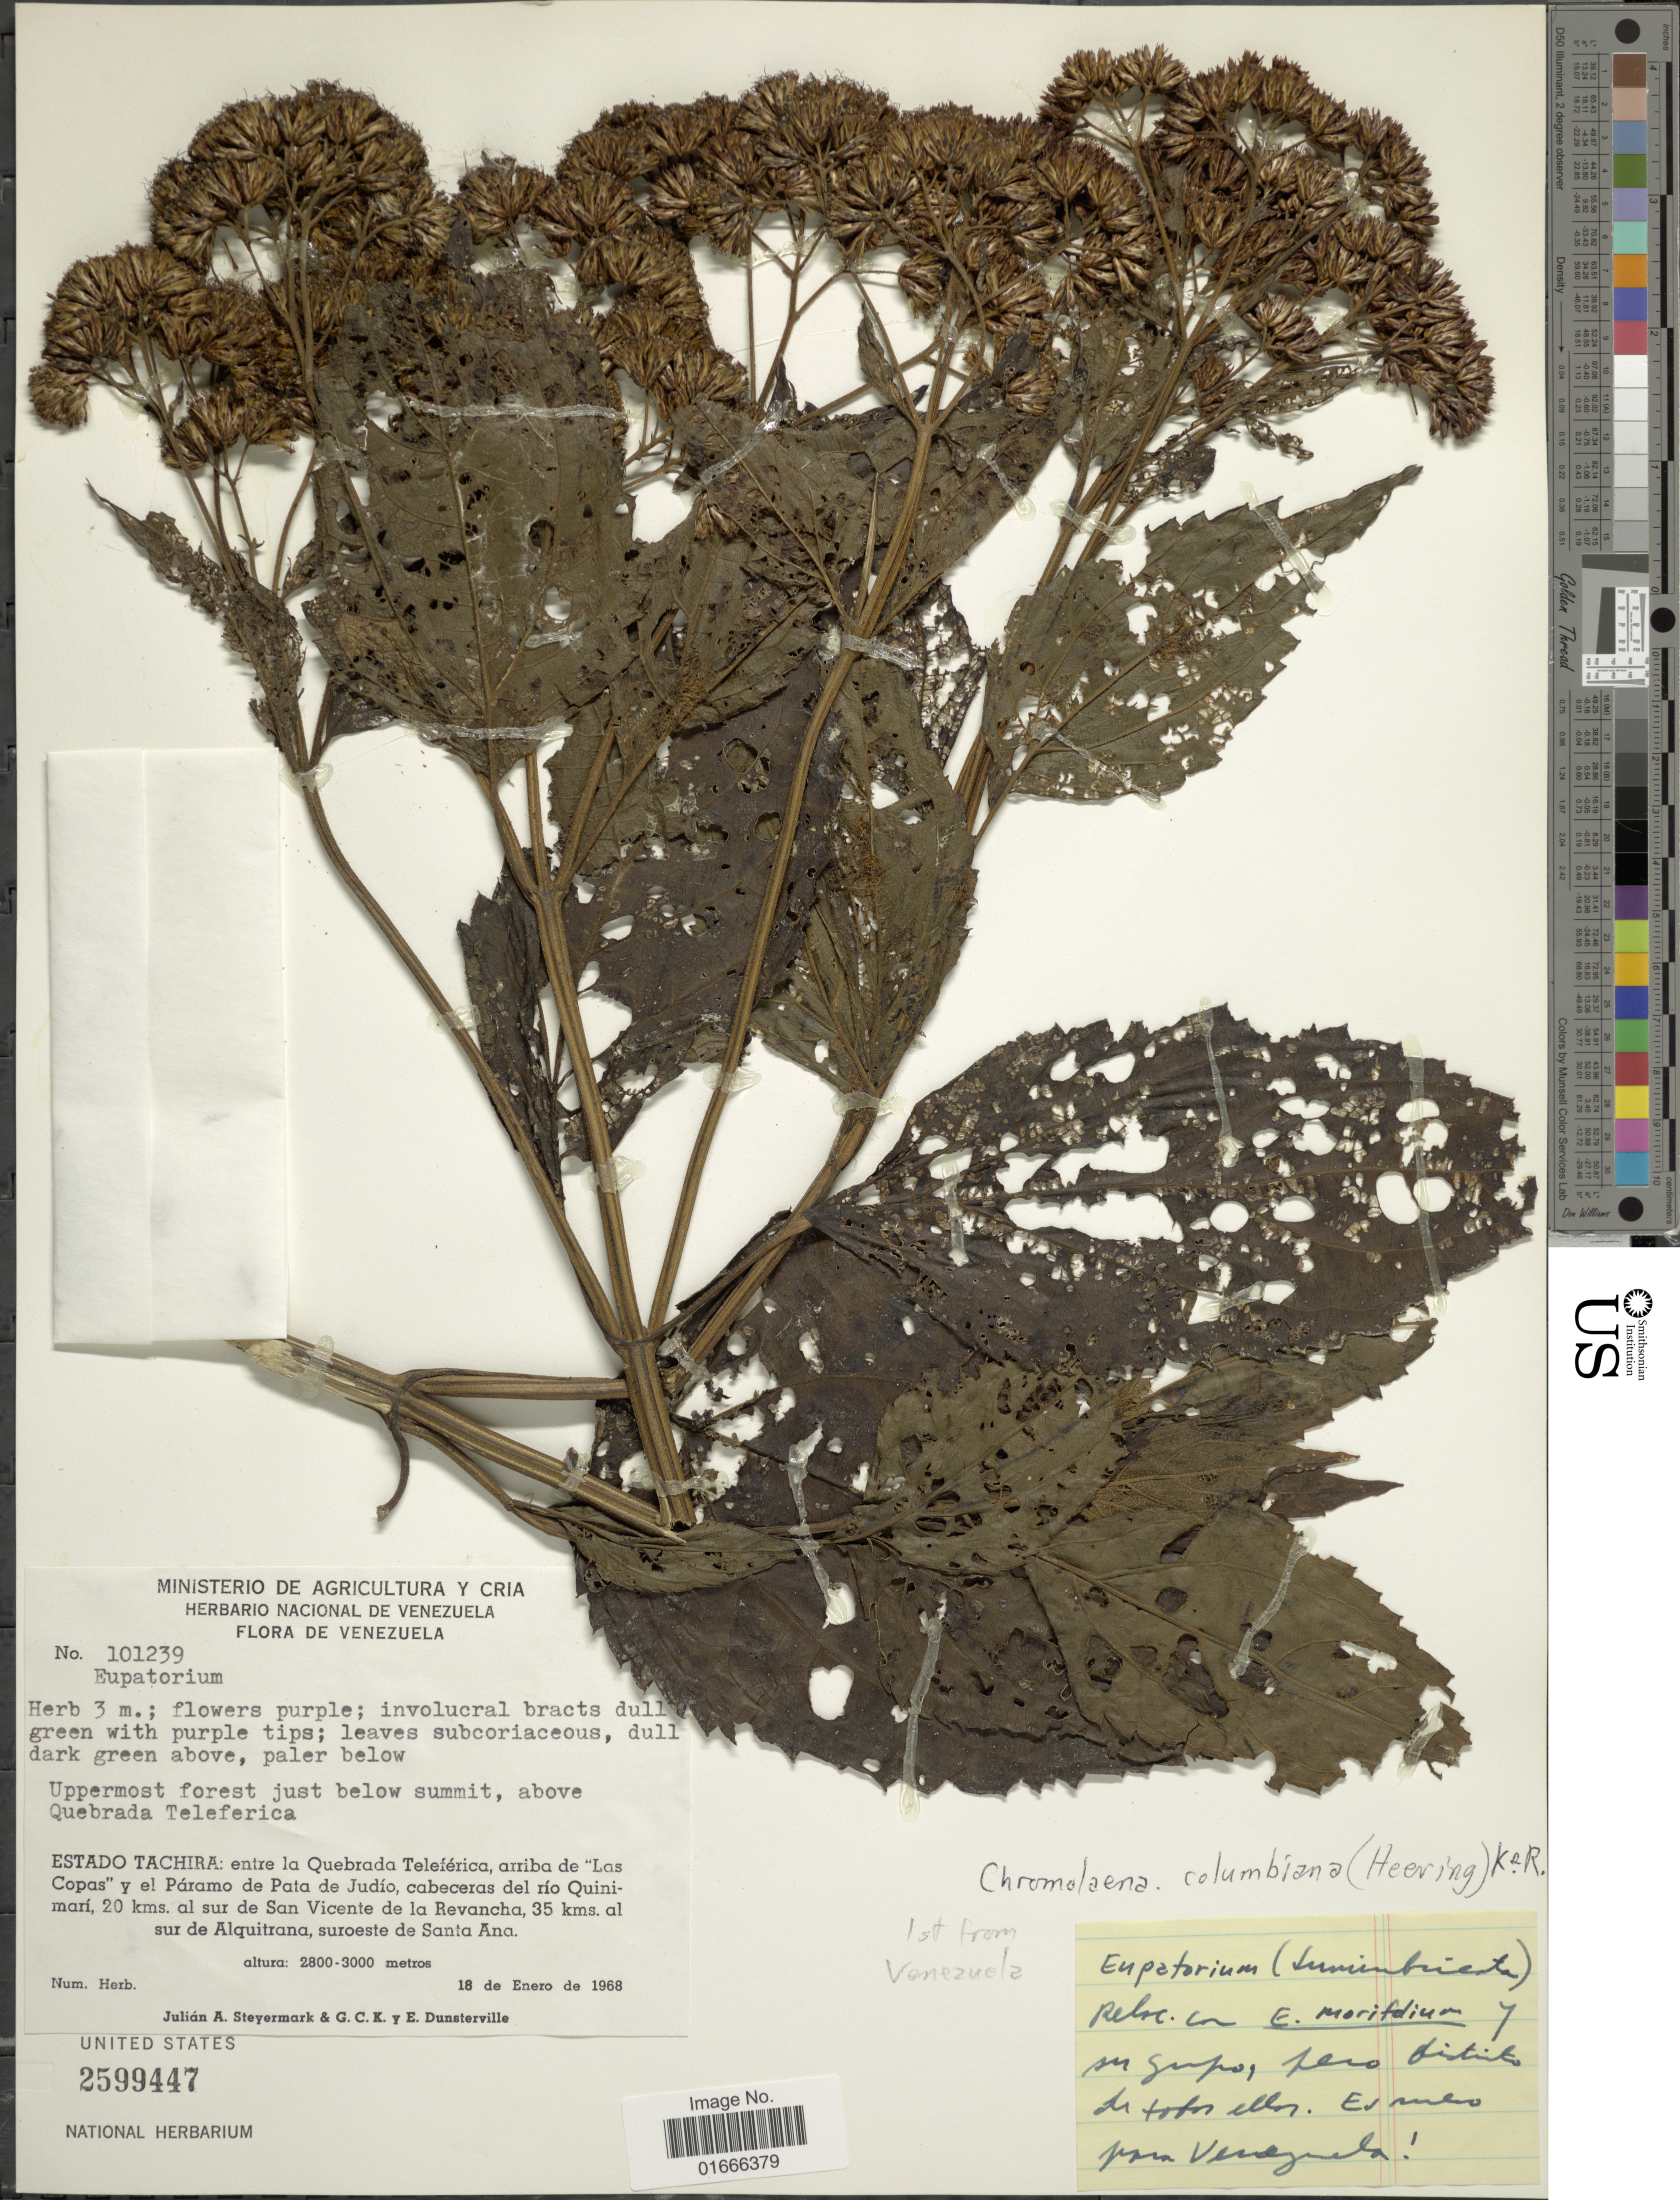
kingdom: Plantae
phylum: Tracheophyta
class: Magnoliopsida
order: Asterales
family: Asteraceae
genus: Chromolaena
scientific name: Chromolaena columbiana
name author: (Heering) R.M. King & H. Rob.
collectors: J. Steyermark, G. C. K. Dunsterville & E. Dunsterville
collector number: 101239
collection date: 1968-01-18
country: Venezuela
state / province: Tachira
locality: Entra la Quebrada Teleferica, arriba de Las Copas y el Paramo de Pata de Judio, cabeceras del rio Quinimari, 20 kms al sur de San Vicente de la Revancha, 35 kms al sur de Alquitrana, suroeste de Santa Ana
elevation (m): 2800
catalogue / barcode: US 2599447